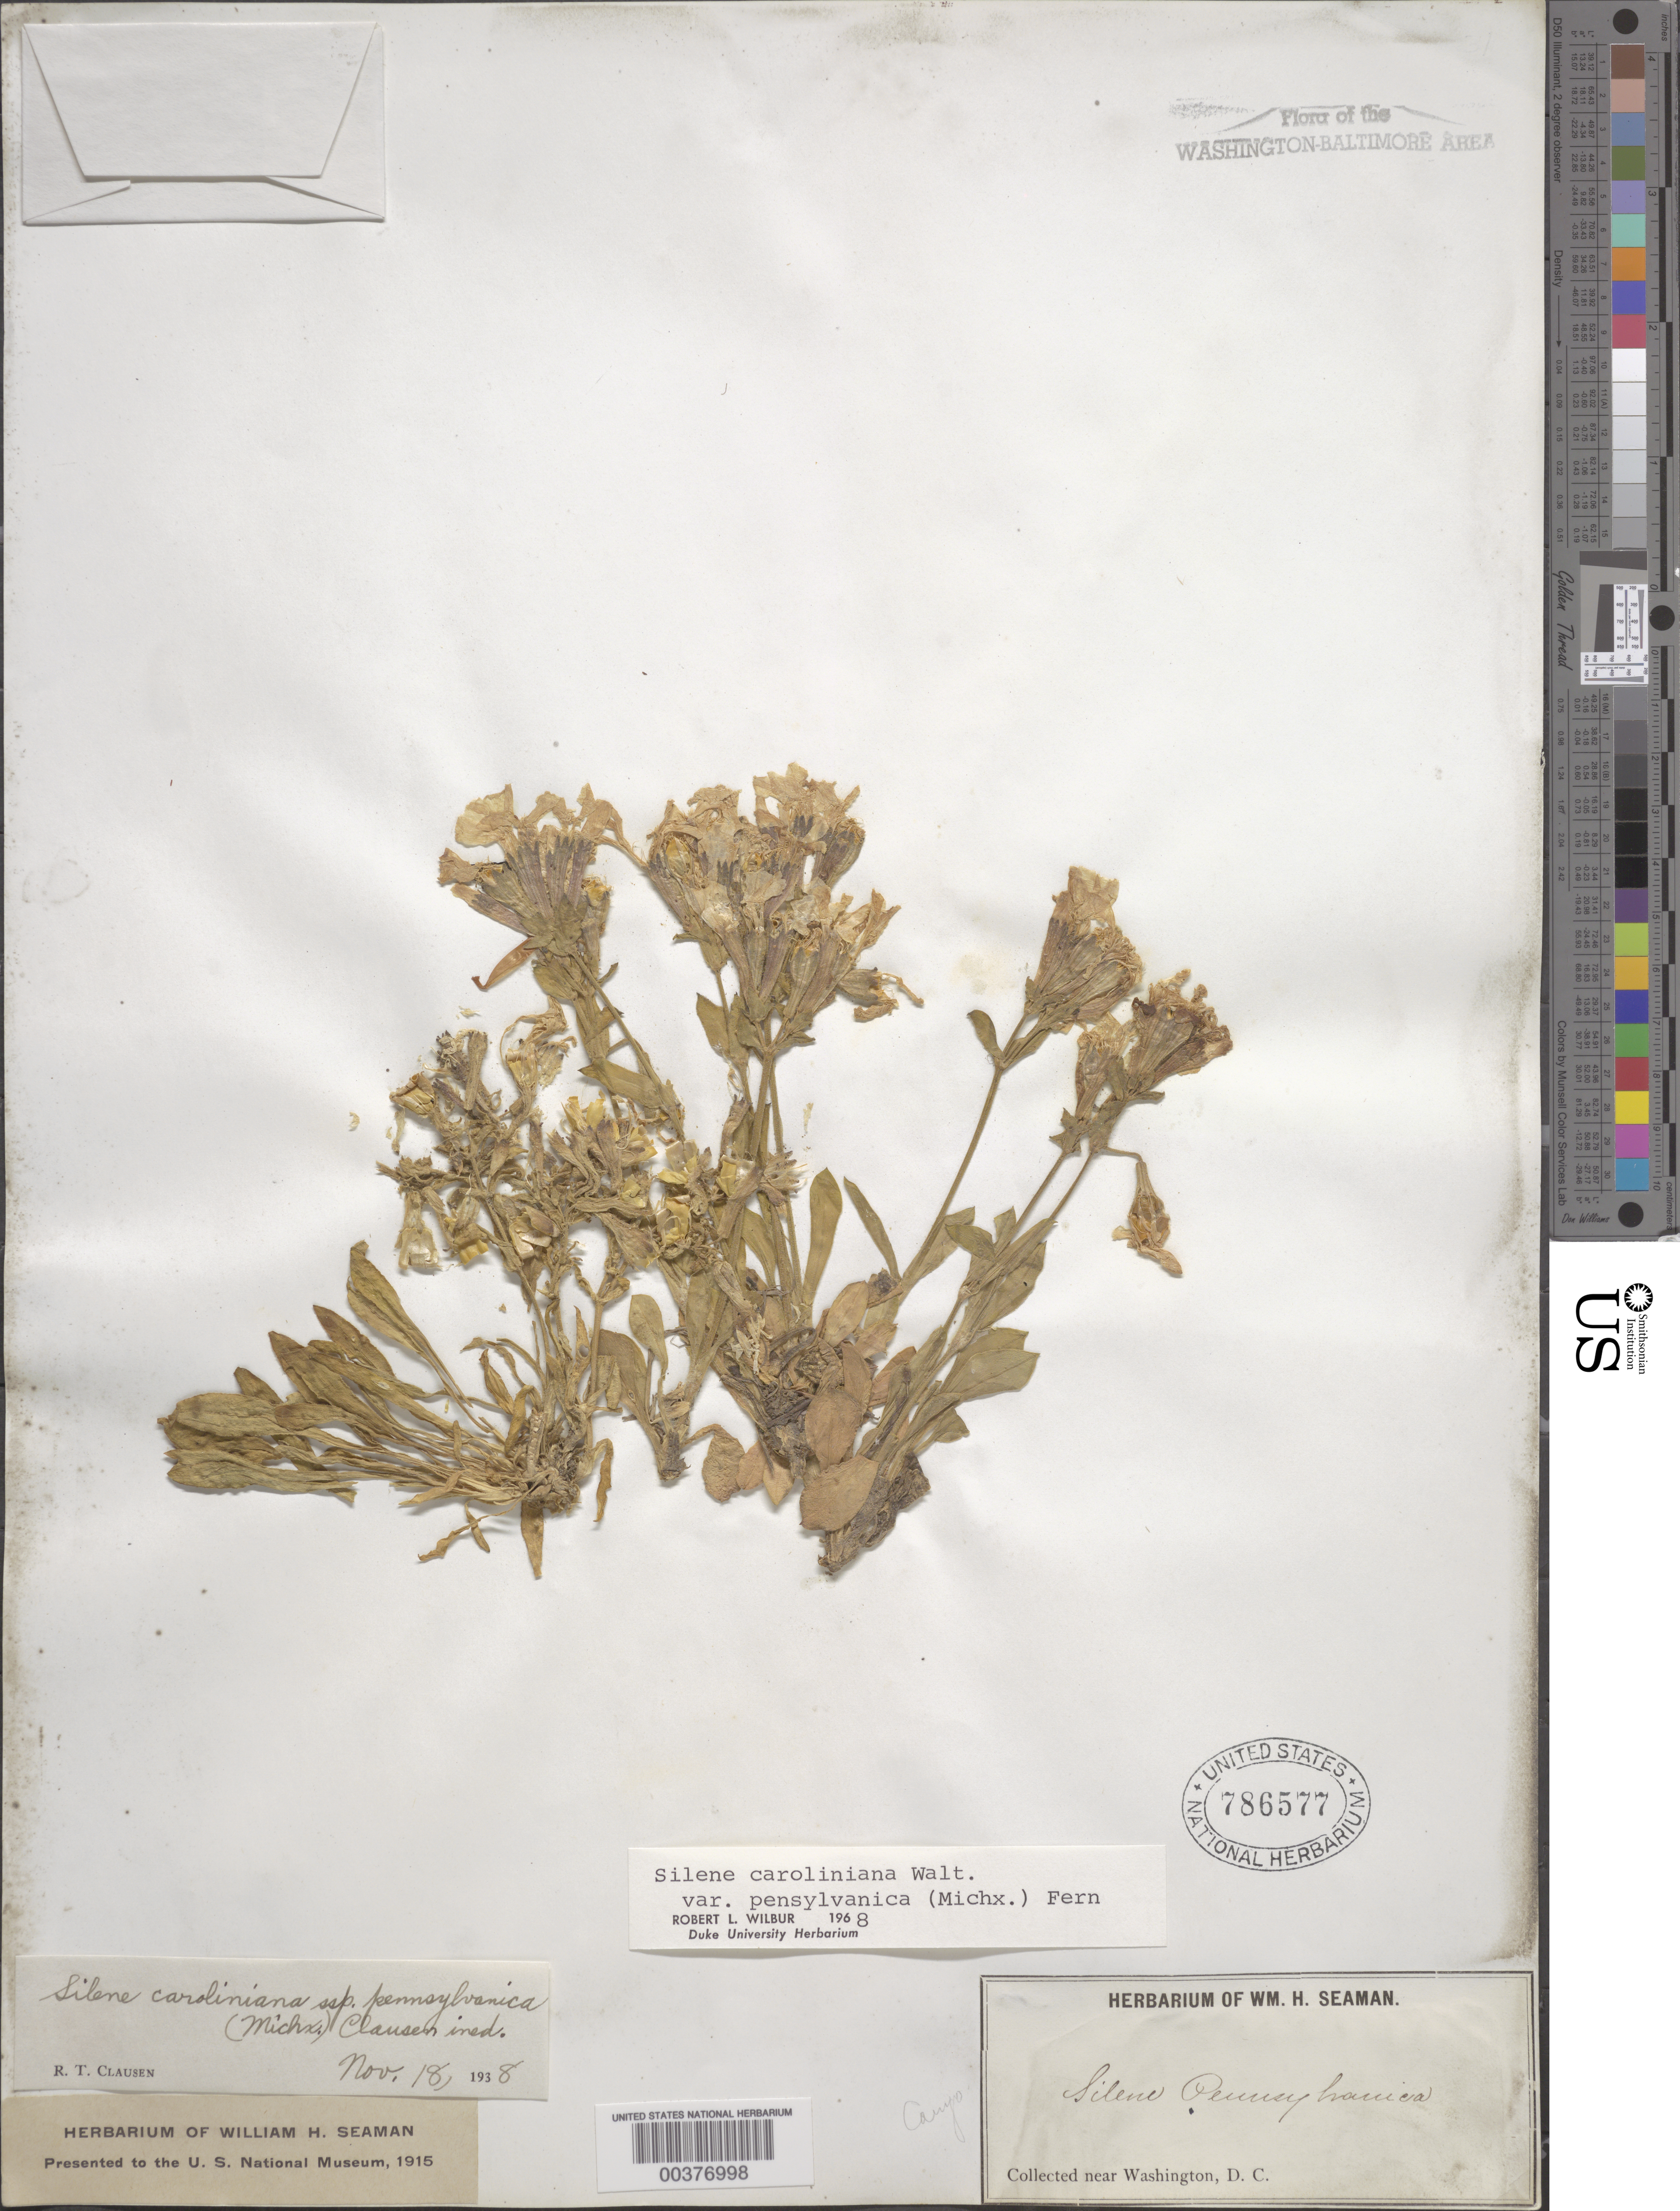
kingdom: Plantae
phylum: Tracheophyta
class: Magnoliopsida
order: Caryophyllales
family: Caryophyllaceae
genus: Silene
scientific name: Silene caroliniana var. pensylvanica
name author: (Michx.) Fernald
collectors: W. Seaman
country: United States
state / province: District of Columbia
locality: Washington DC Area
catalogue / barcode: US 786577